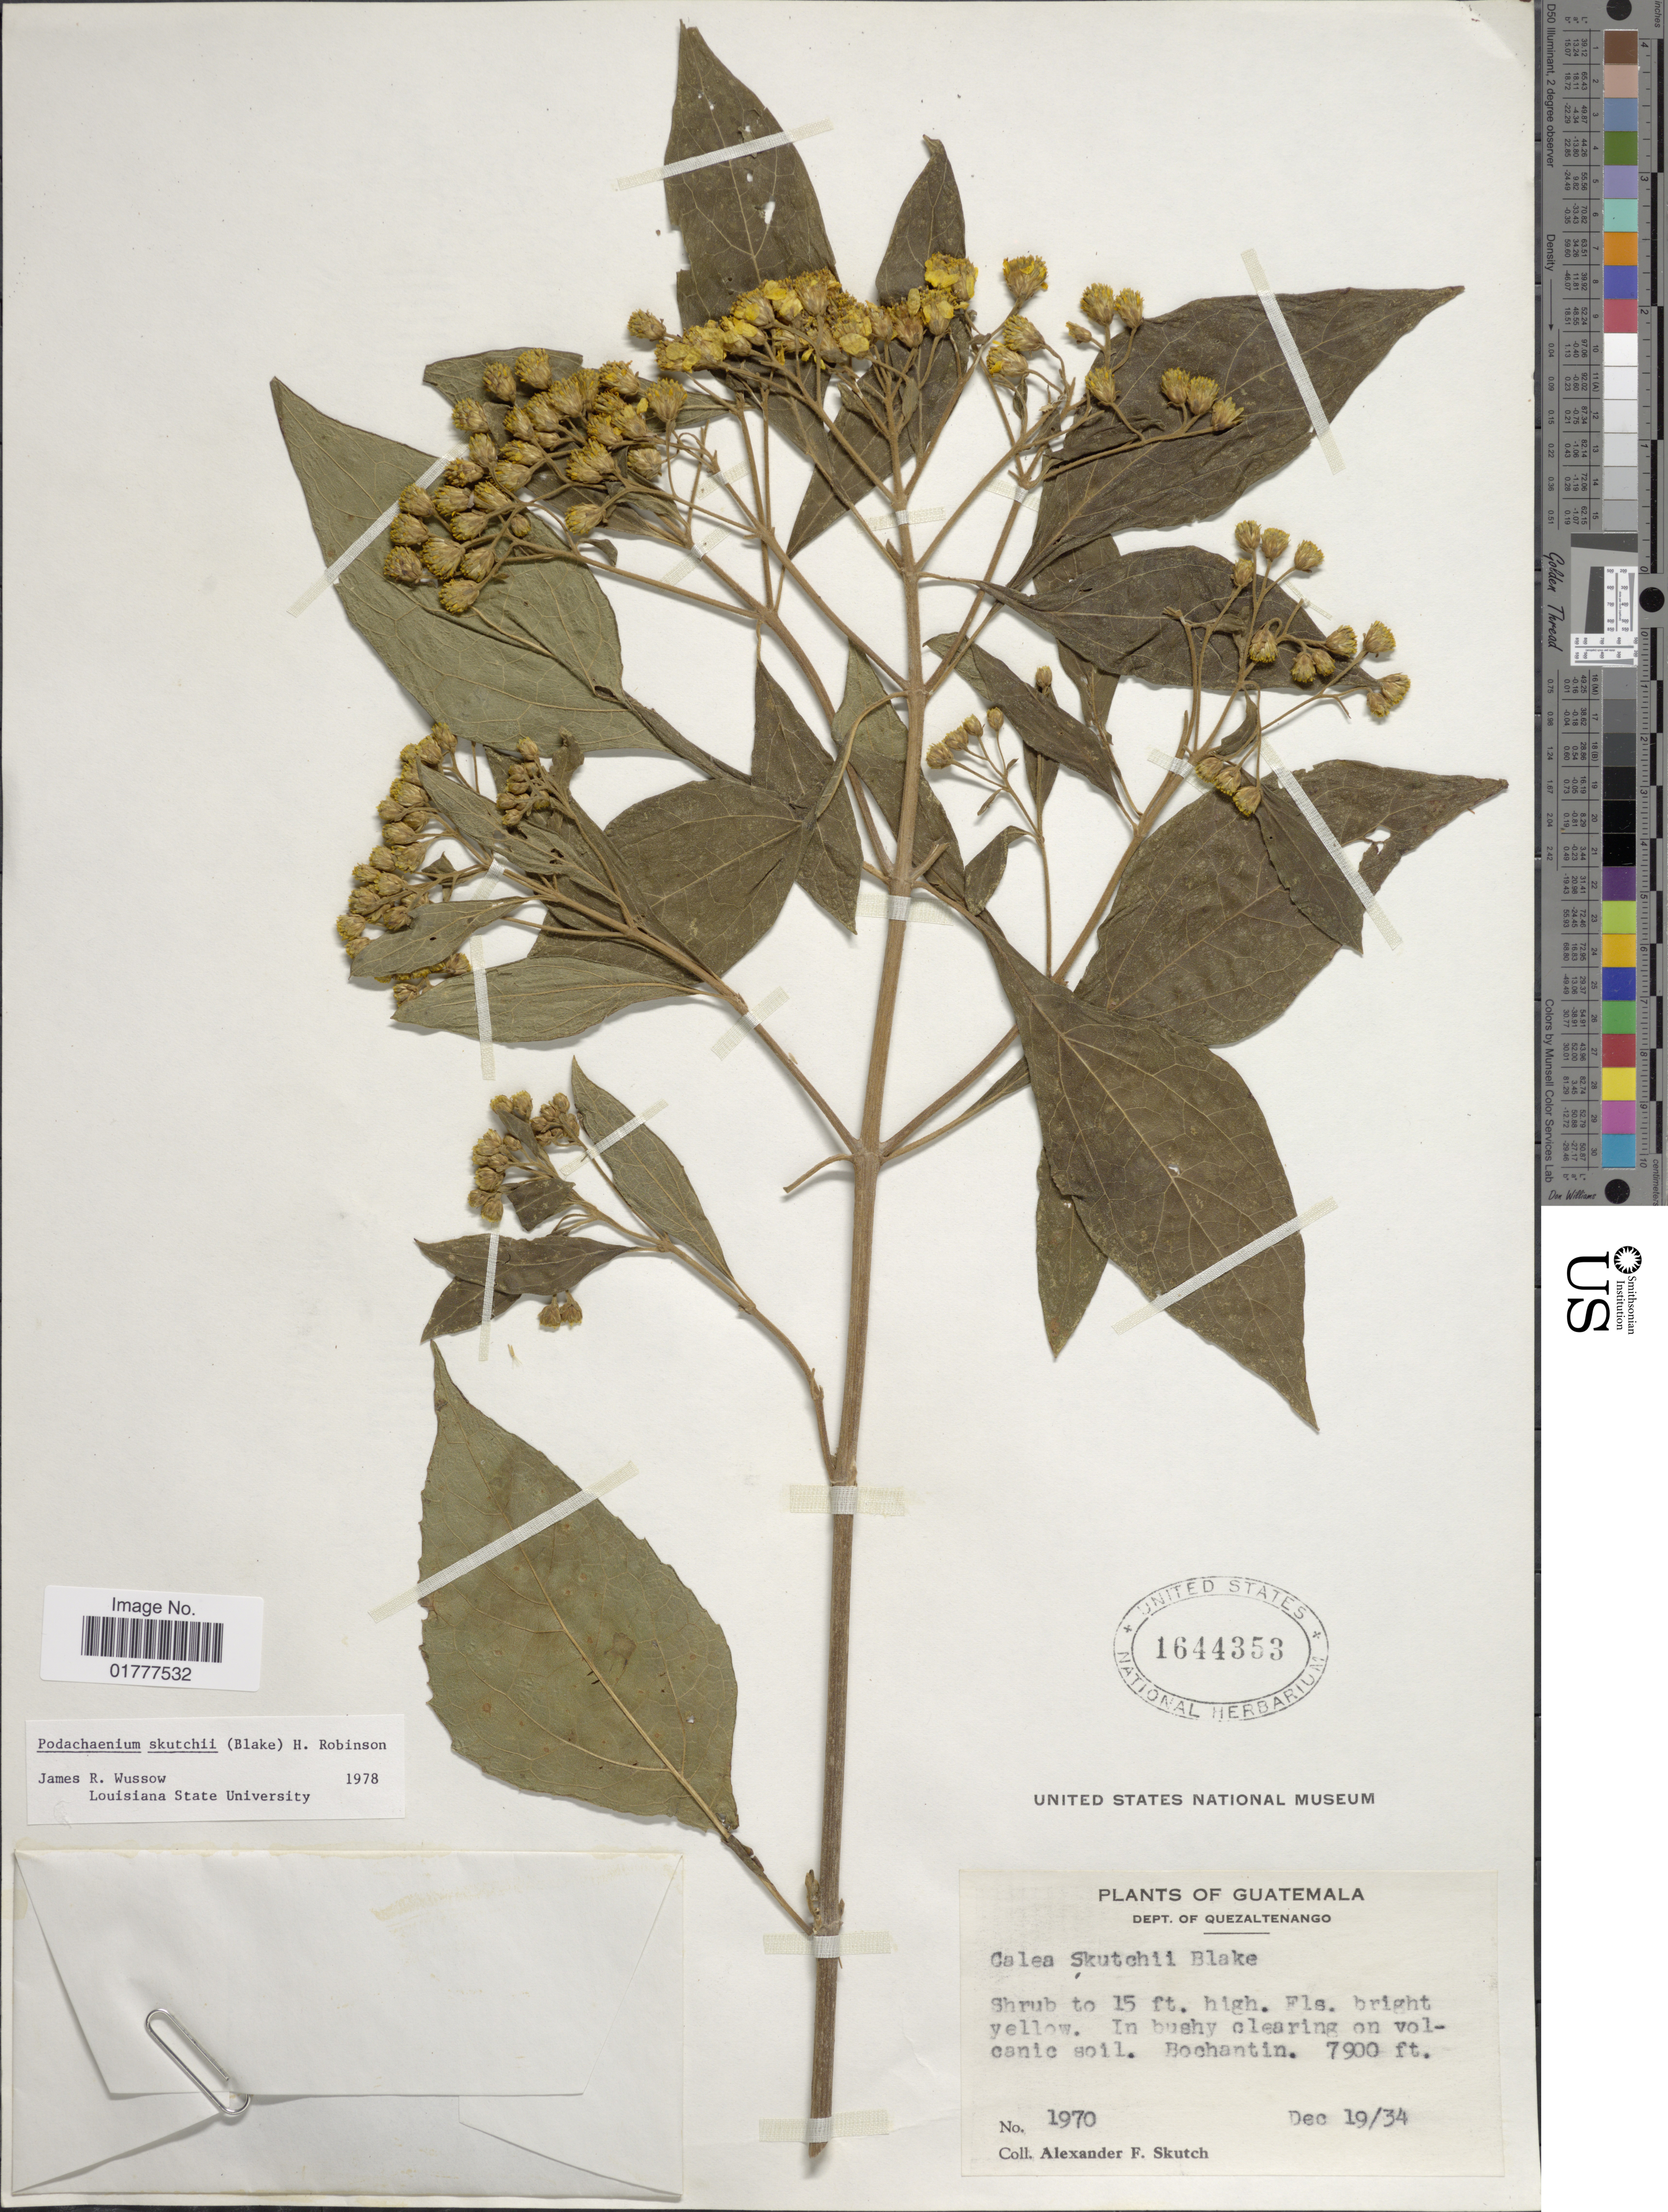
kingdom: Plantae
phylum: Tracheophyta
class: Magnoliopsida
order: Asterales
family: Asteraceae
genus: Podachaenium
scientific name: Podachaenium skutchii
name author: (S.F. Blake) H. Rob.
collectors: A. F. Skutch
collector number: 1970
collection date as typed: Transcribed d/m/y: 19/12/34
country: Guatemala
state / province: Quetzaltenango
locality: Dept. of Quezaltenang. In bushy clearing on volcanic soil, Bochantin.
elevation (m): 2408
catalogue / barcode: US 1644353